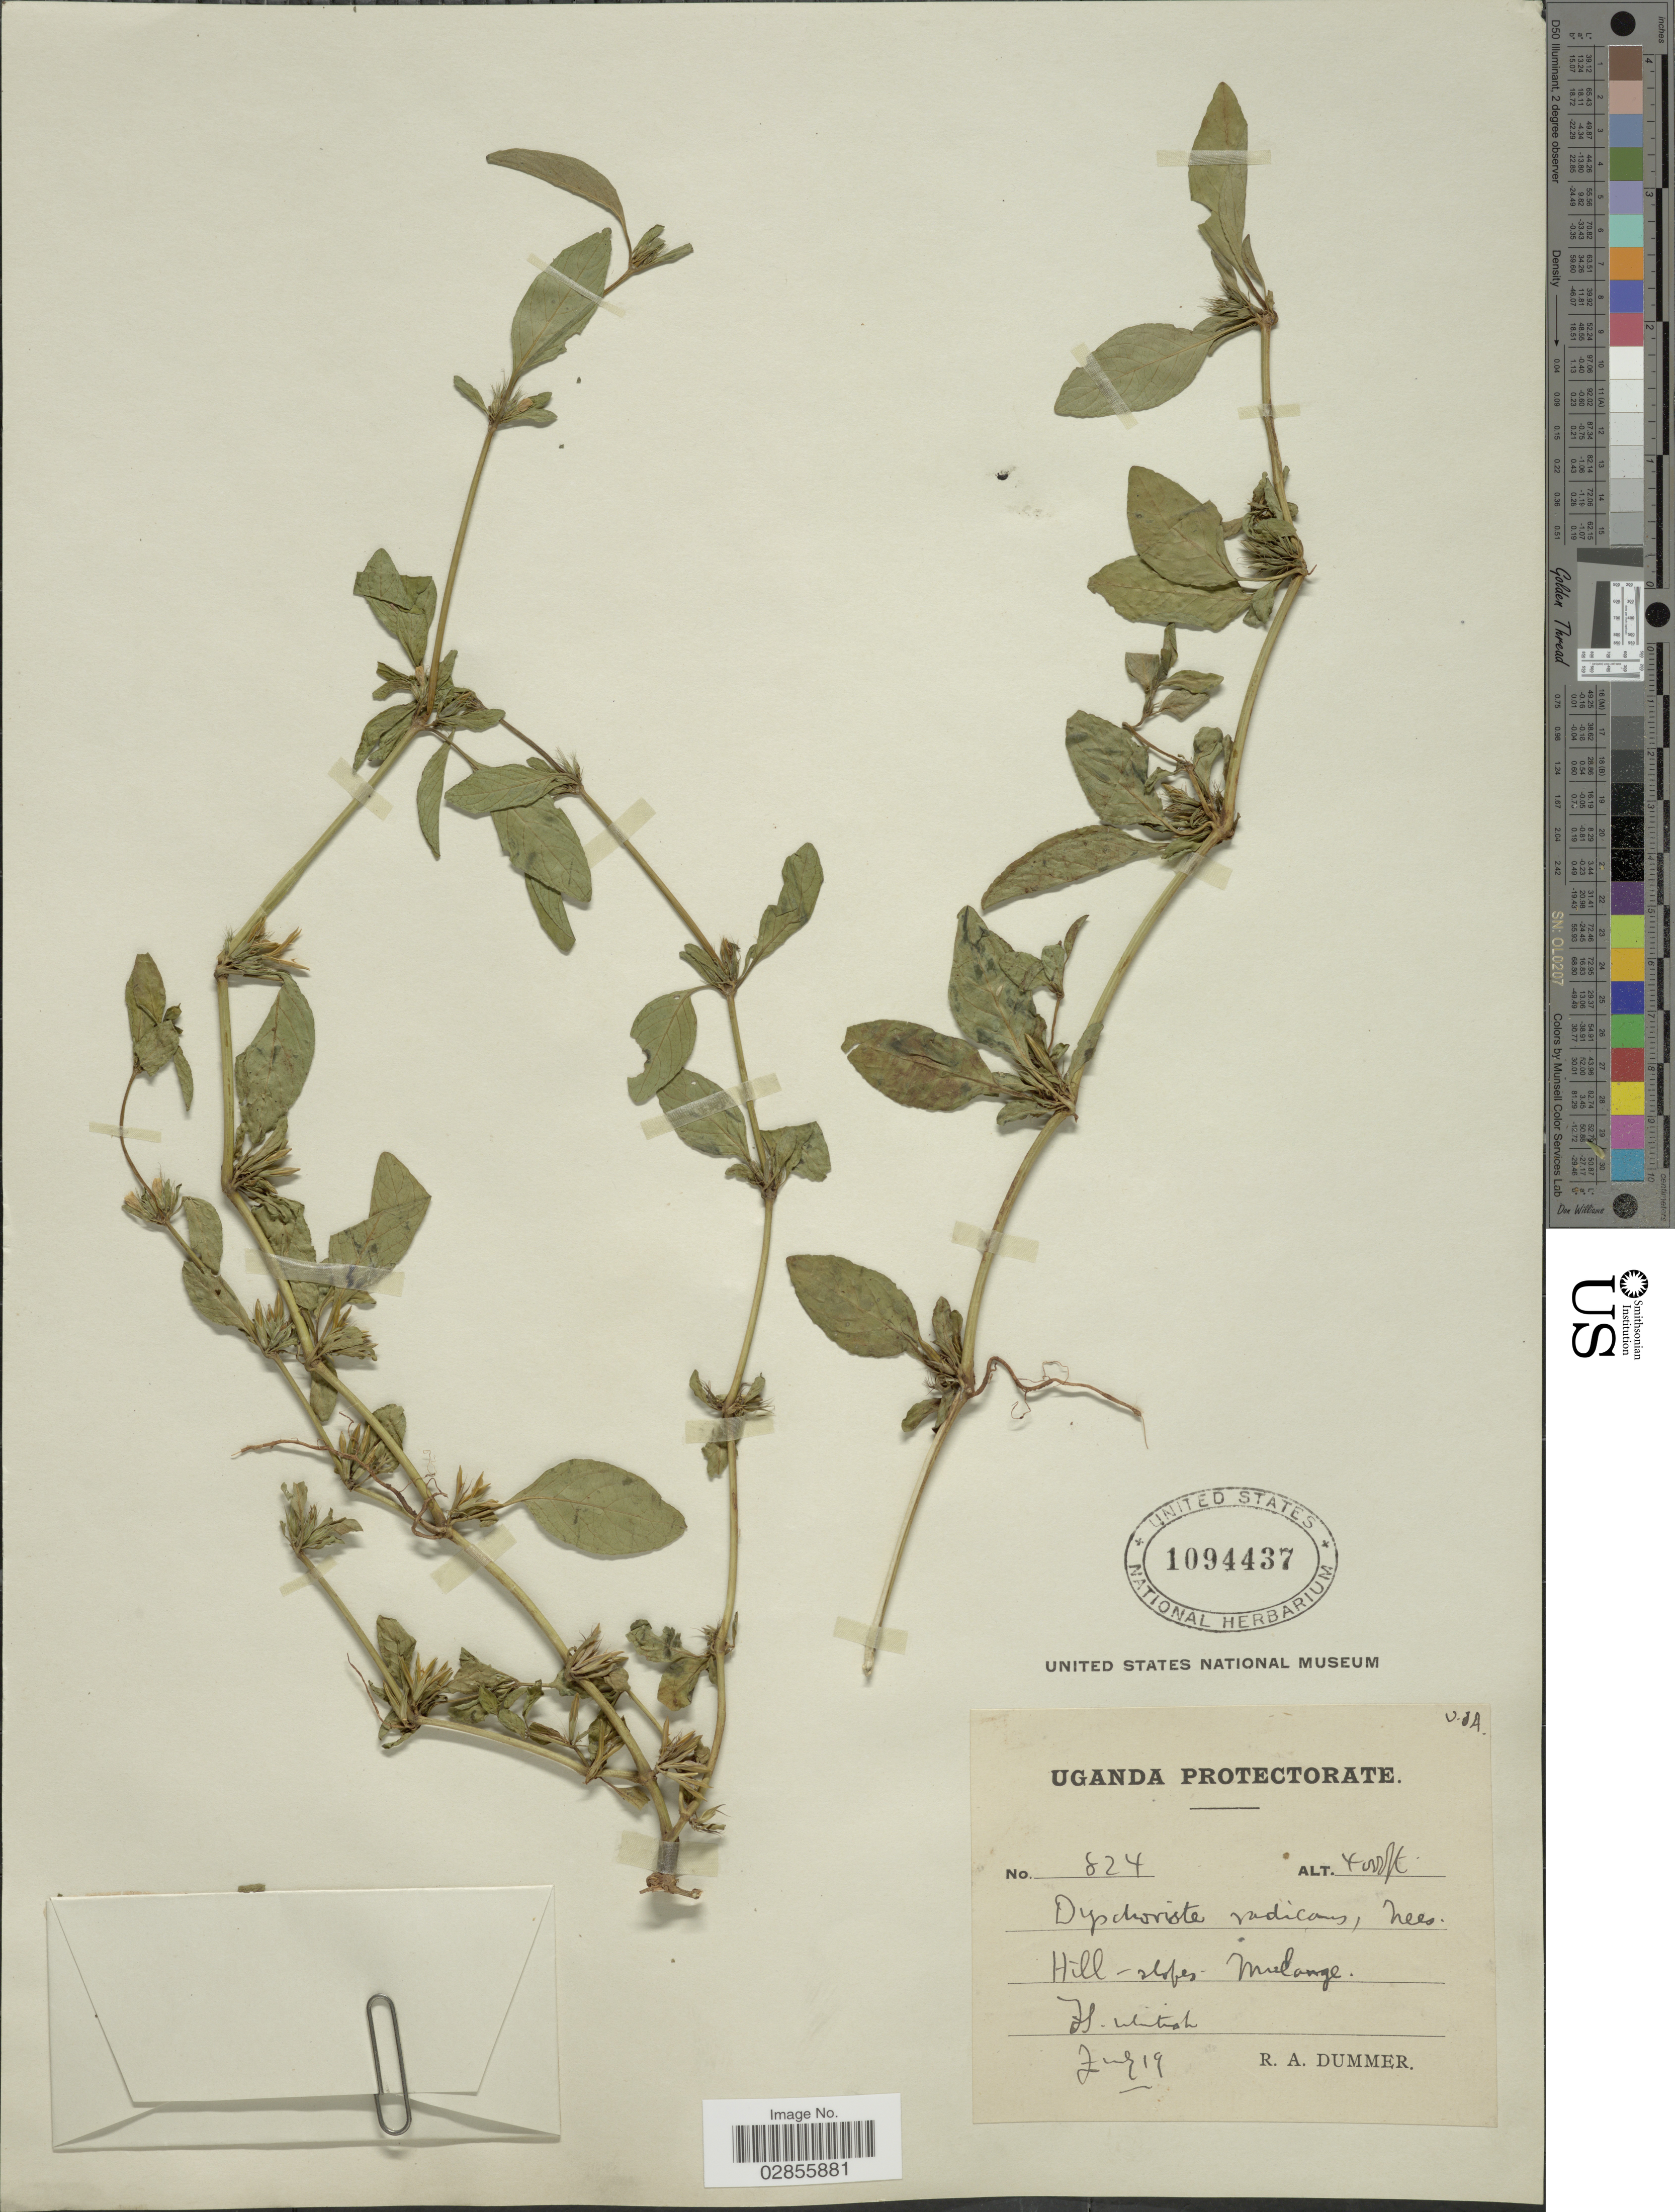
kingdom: Plantae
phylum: Tracheophyta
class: Magnoliopsida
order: Lamiales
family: Acanthaceae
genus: Dyschoriste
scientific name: Dyschoriste radicans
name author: (Hochst. ex A. Rich.) Nees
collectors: R. A. Dümmer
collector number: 824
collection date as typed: Transcribed d/m/y: /7/19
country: Uganda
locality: Mulange.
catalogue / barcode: US 1094437